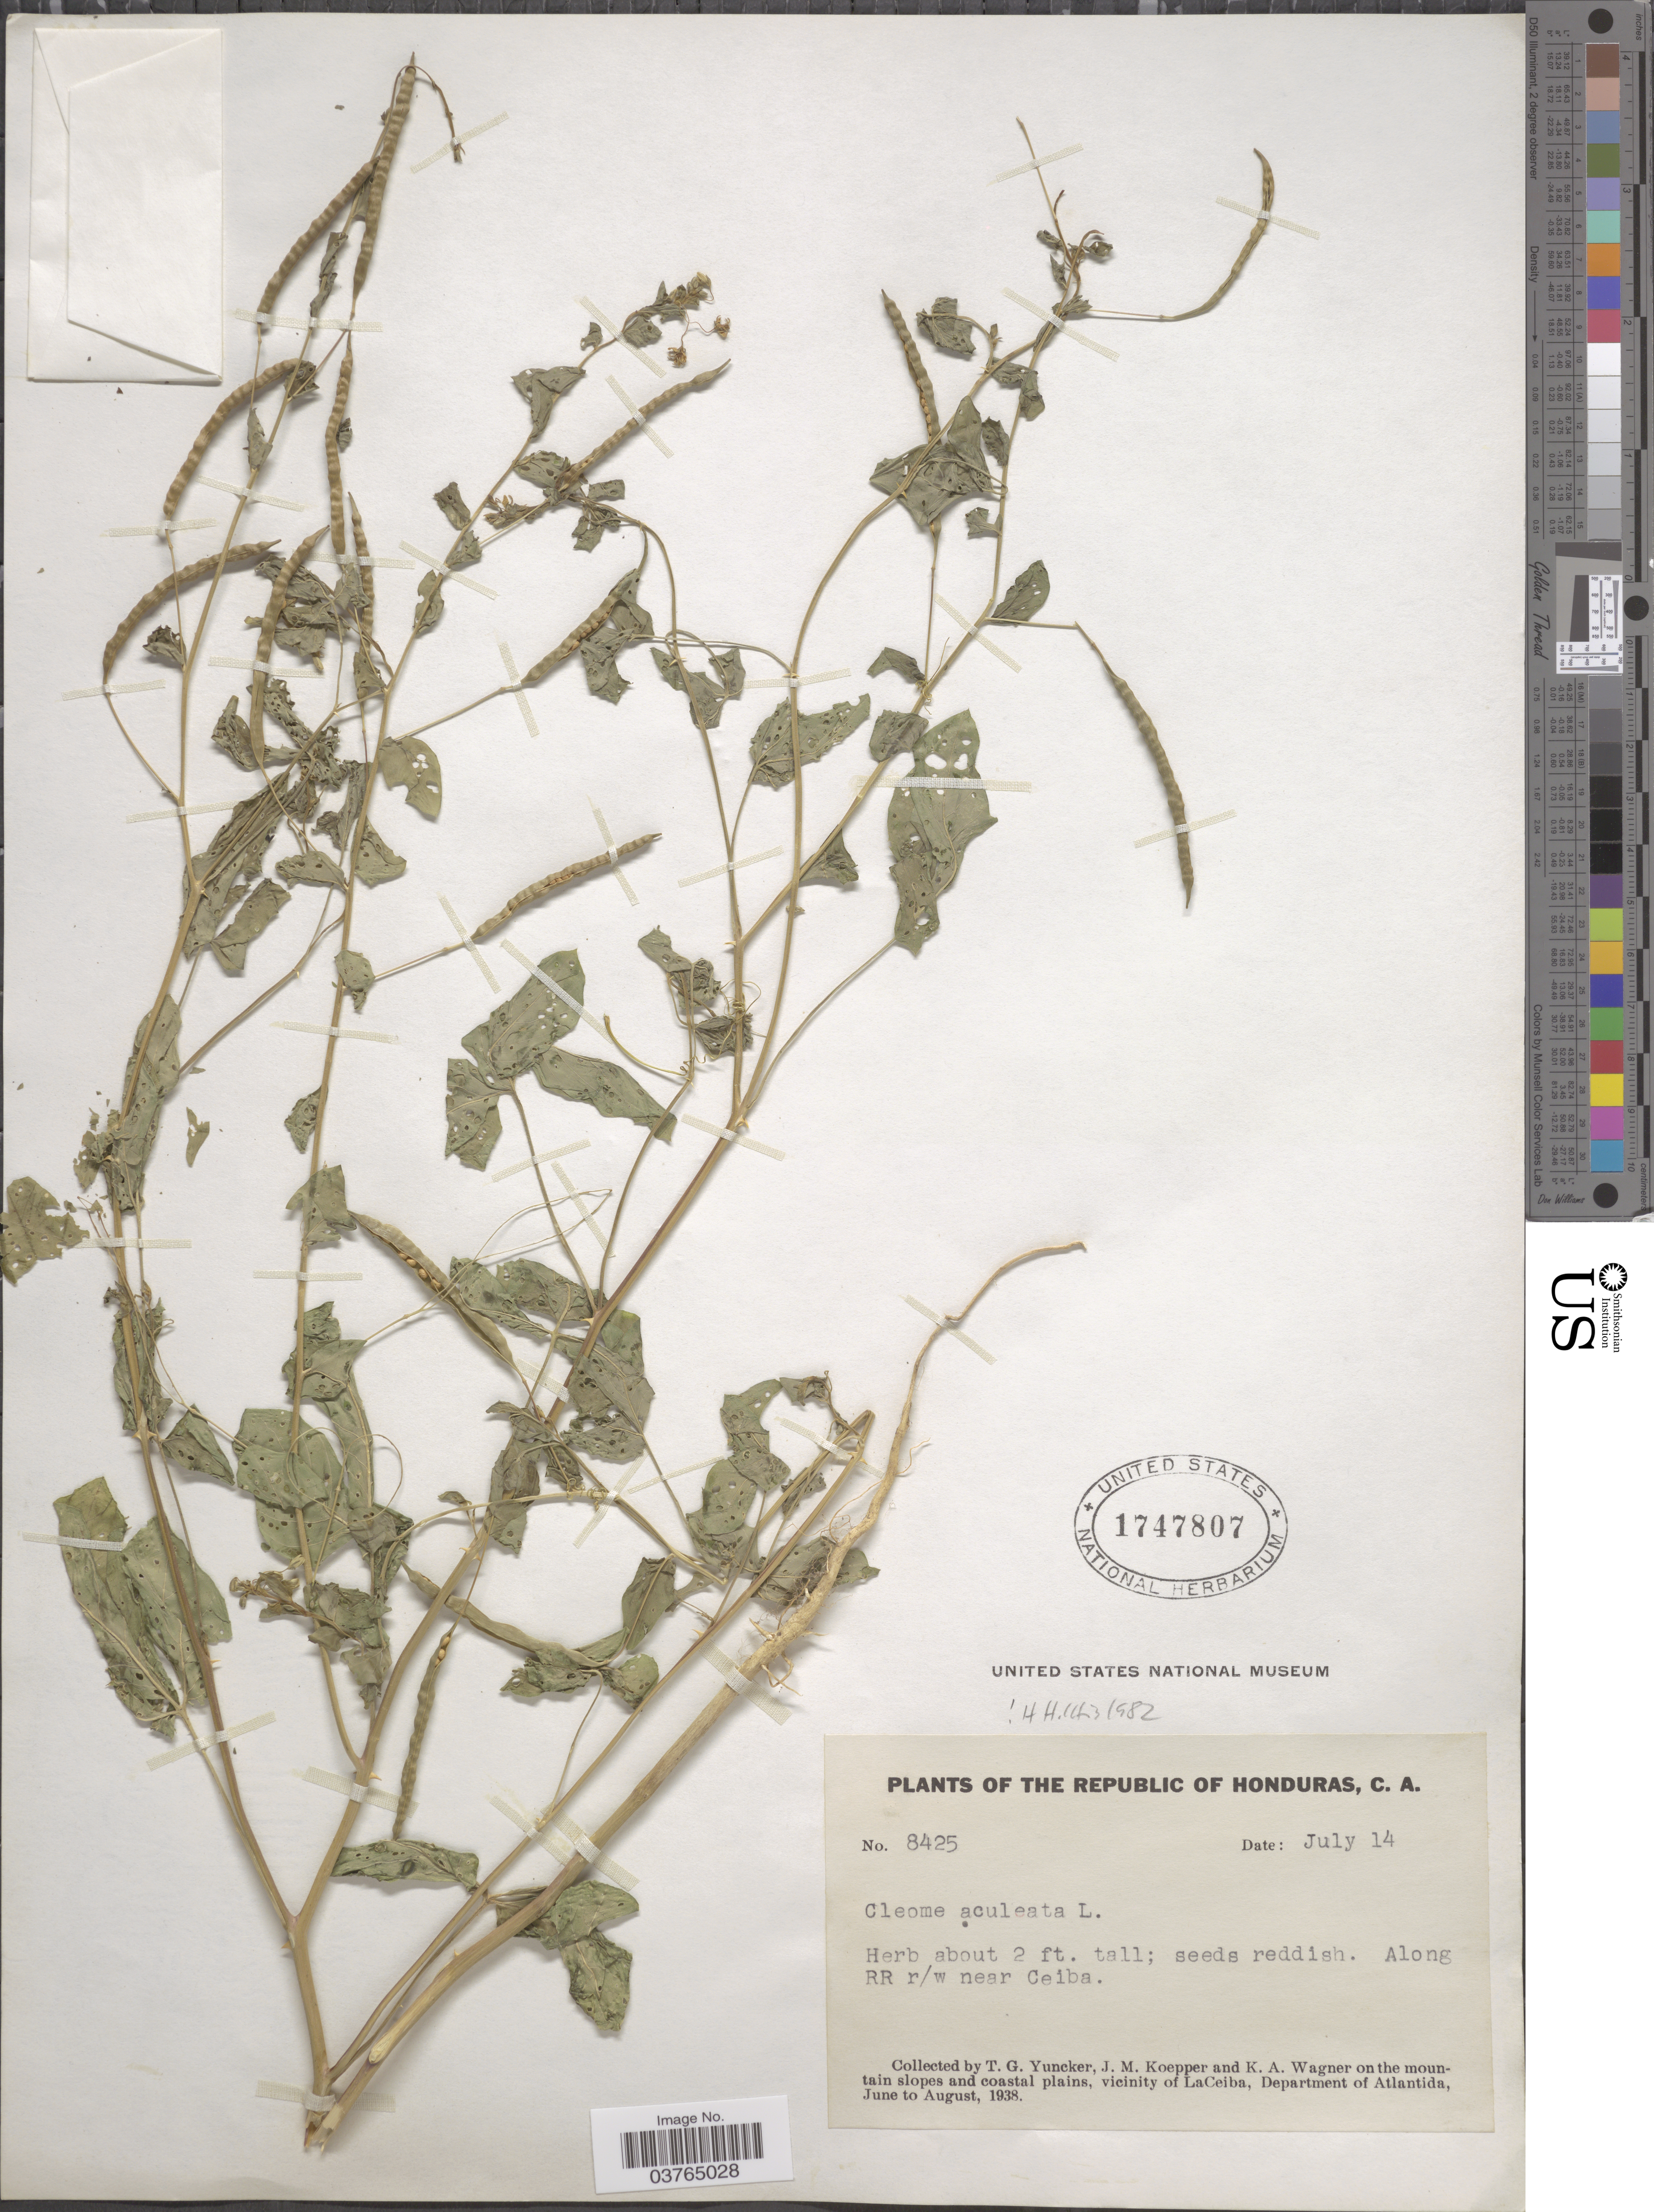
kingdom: Plantae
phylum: Tracheophyta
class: Magnoliopsida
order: Brassicales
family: Cleomaceae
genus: Tarenaya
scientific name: Tarenaya aculeata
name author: (L.) Soares Neto & Roalson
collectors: T. G. Yuncker, J. M. Koepper & K. A. Wagner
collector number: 8425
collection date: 1938-07-14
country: Honduras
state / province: Atlantida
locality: Along RR r/w near Ceiba. On the mountain slopes and coastal plains, vicinity of LaCeiba, Department of Atlantida.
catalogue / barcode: US 1747807